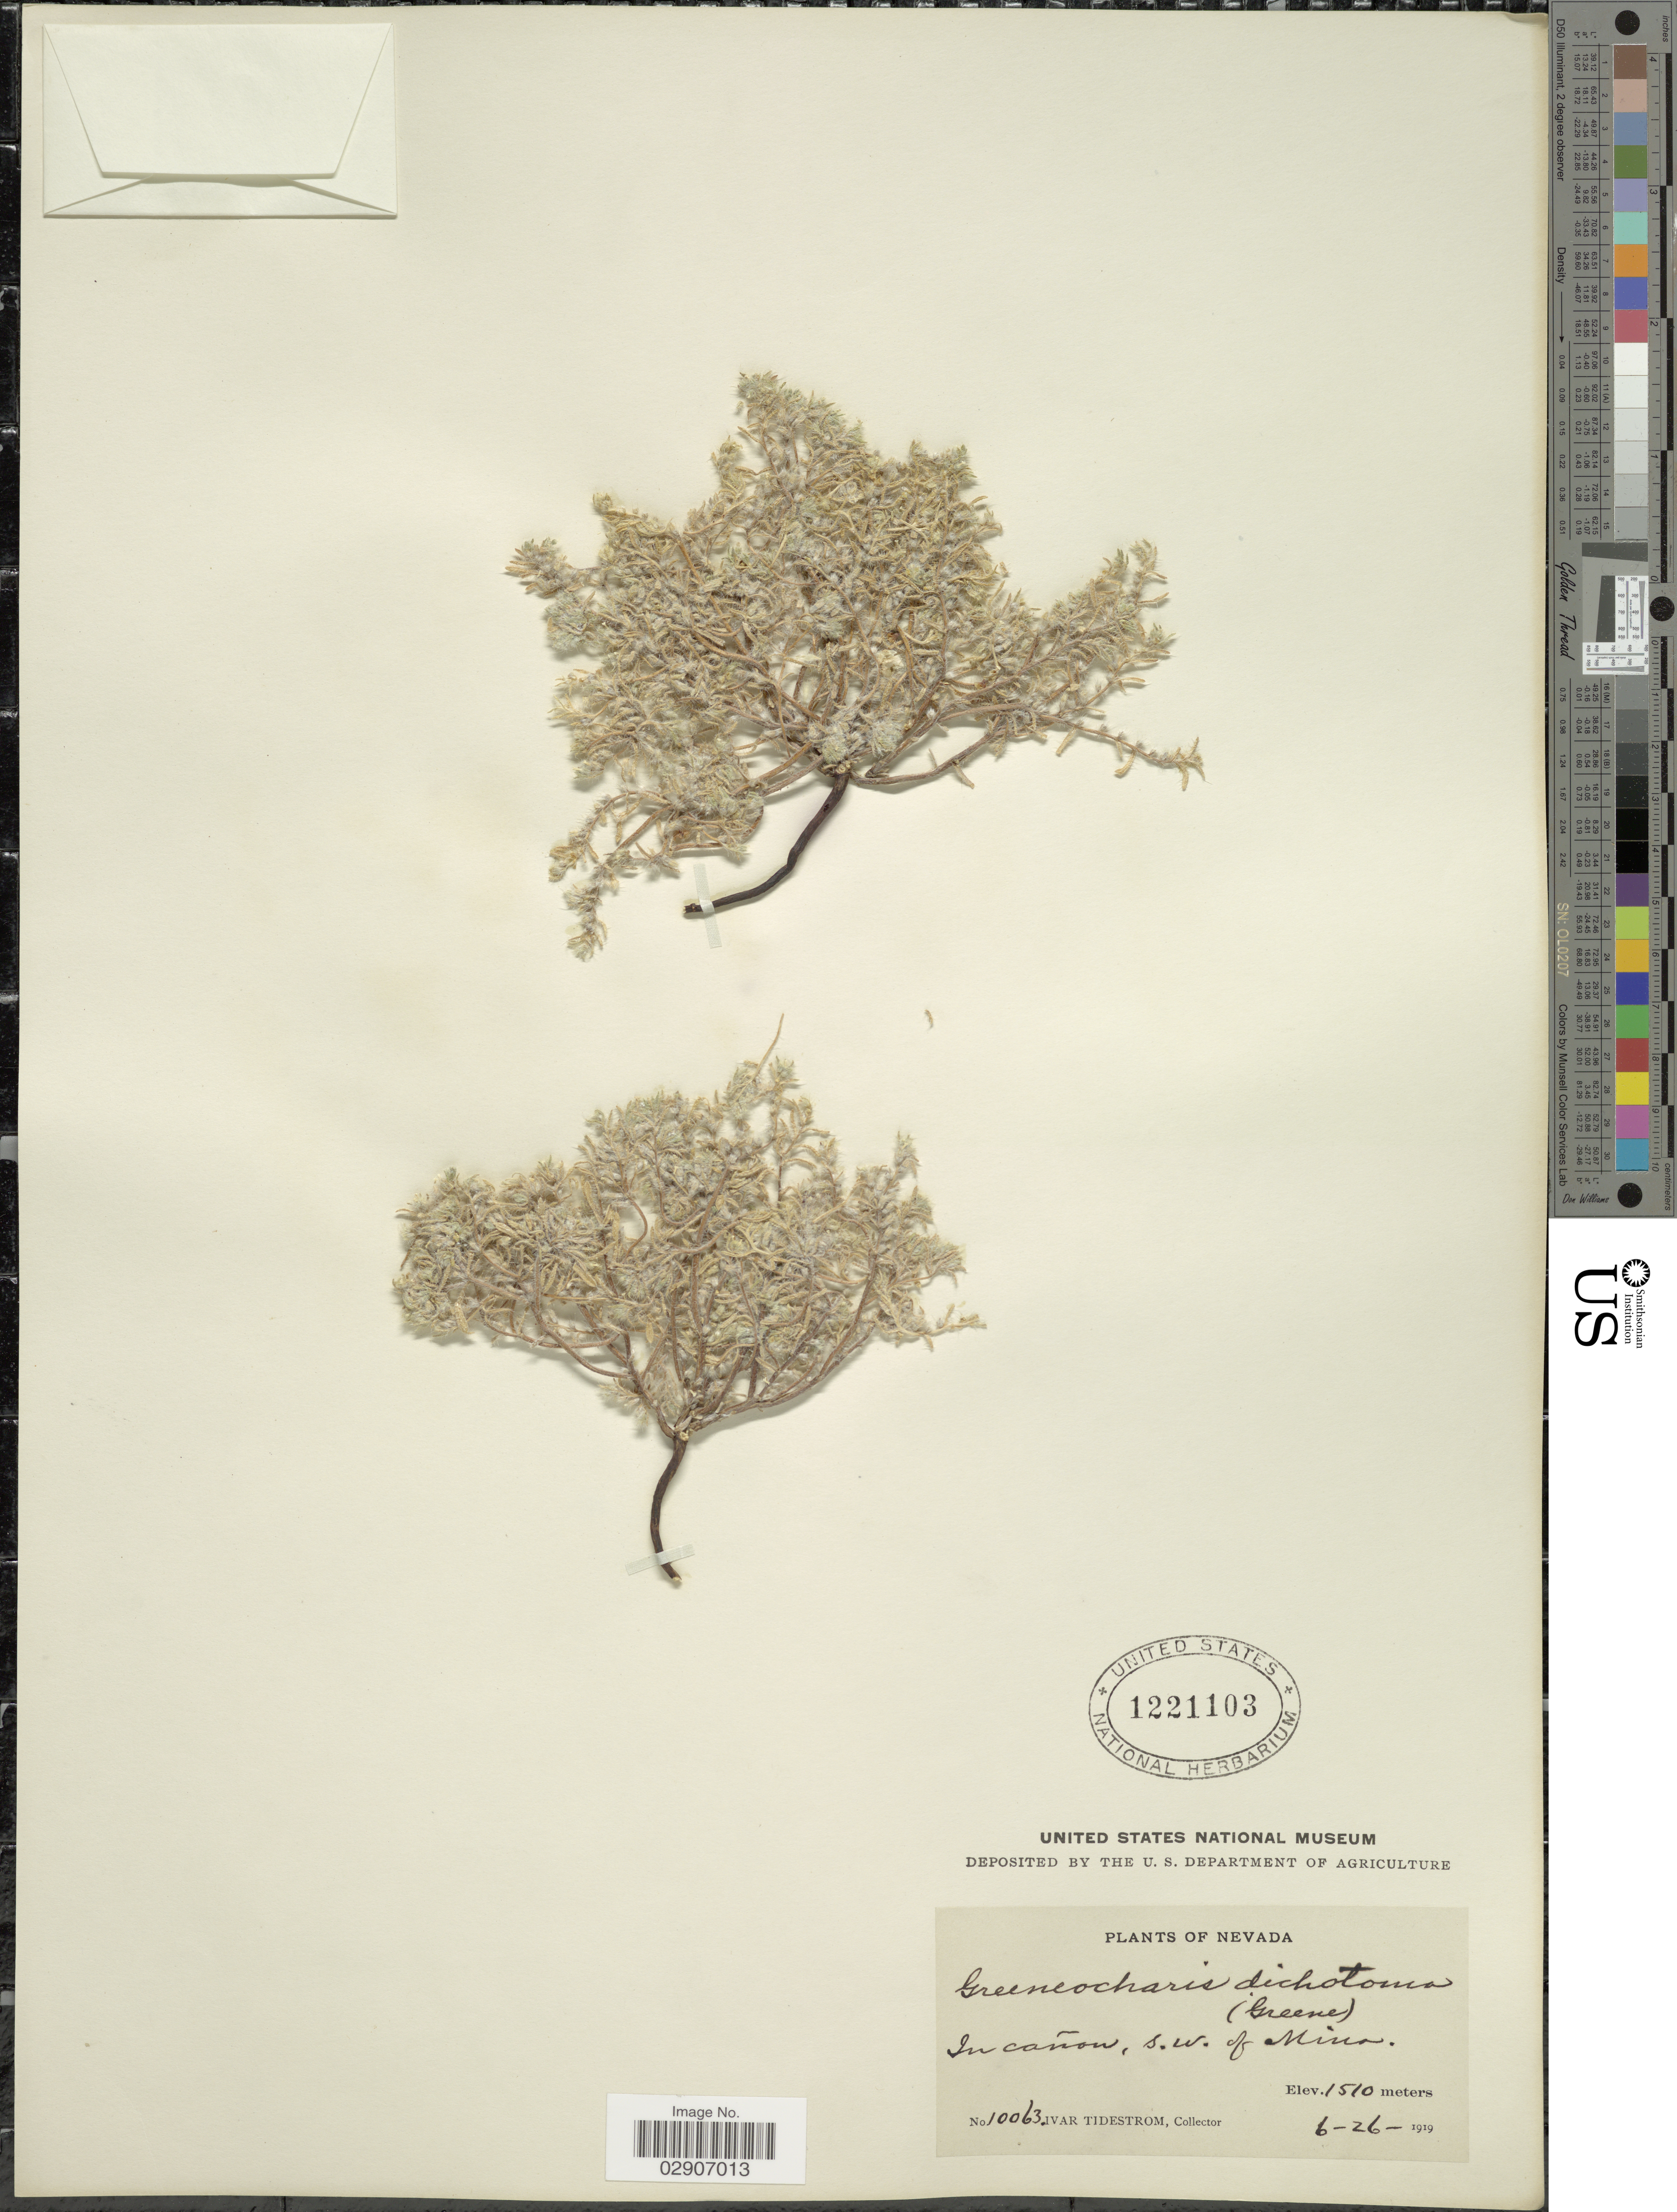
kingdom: Plantae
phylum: Tracheophyta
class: Magnoliopsida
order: Boraginales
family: Boraginaceae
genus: Cryptantha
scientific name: Cryptantha circumscissa var. hispida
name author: (J.F. Macbr.) I.M. Johnst.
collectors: I. F. Tidestrom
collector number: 10063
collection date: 1919-06-26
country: United States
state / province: Nevada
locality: In cañon, s. w. of Mina.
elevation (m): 1510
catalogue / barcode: US 1221103